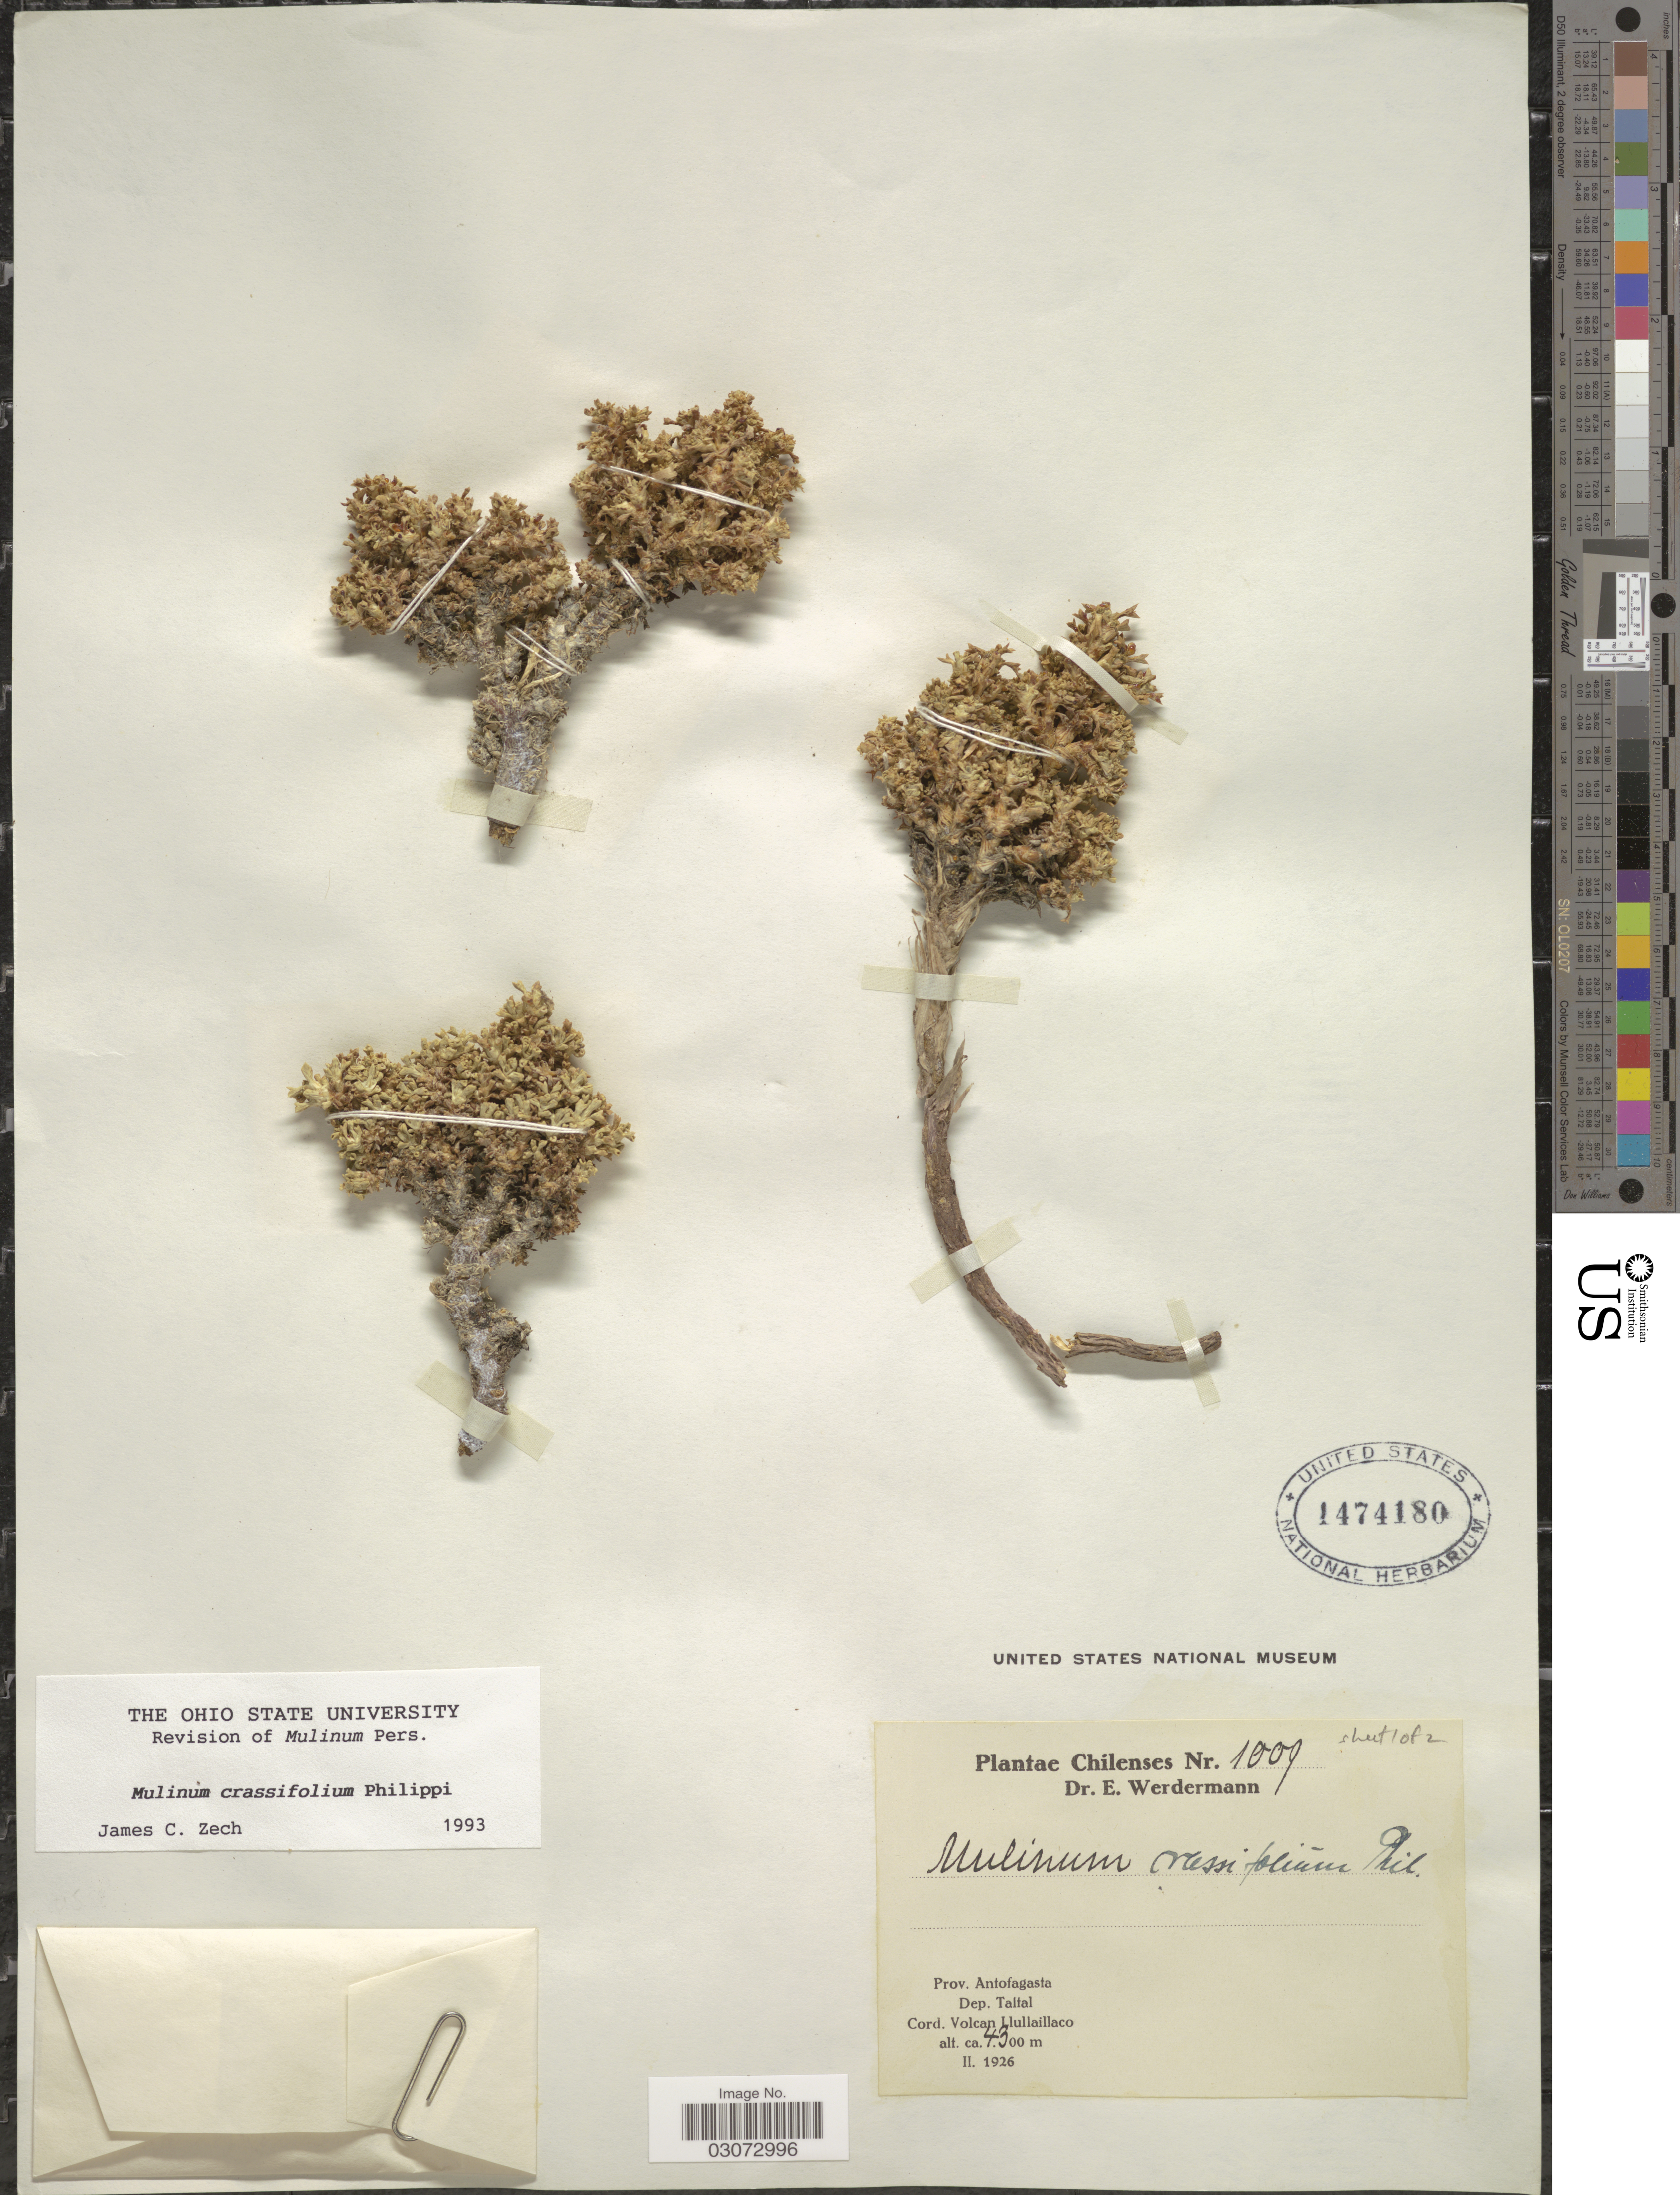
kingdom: Plantae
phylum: Tracheophyta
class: Magnoliopsida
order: Apiales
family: Apiaceae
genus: Mulinum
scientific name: Mulinum crassifolium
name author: Phil.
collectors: E. Werdermann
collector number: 1009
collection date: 1926-02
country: Chile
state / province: Antofagasta (II)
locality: Chilenses. Prov. Antofagasta. Dep. Taltal. Cord. Volcan Llullaillaco.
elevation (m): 4300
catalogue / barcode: US 1474180